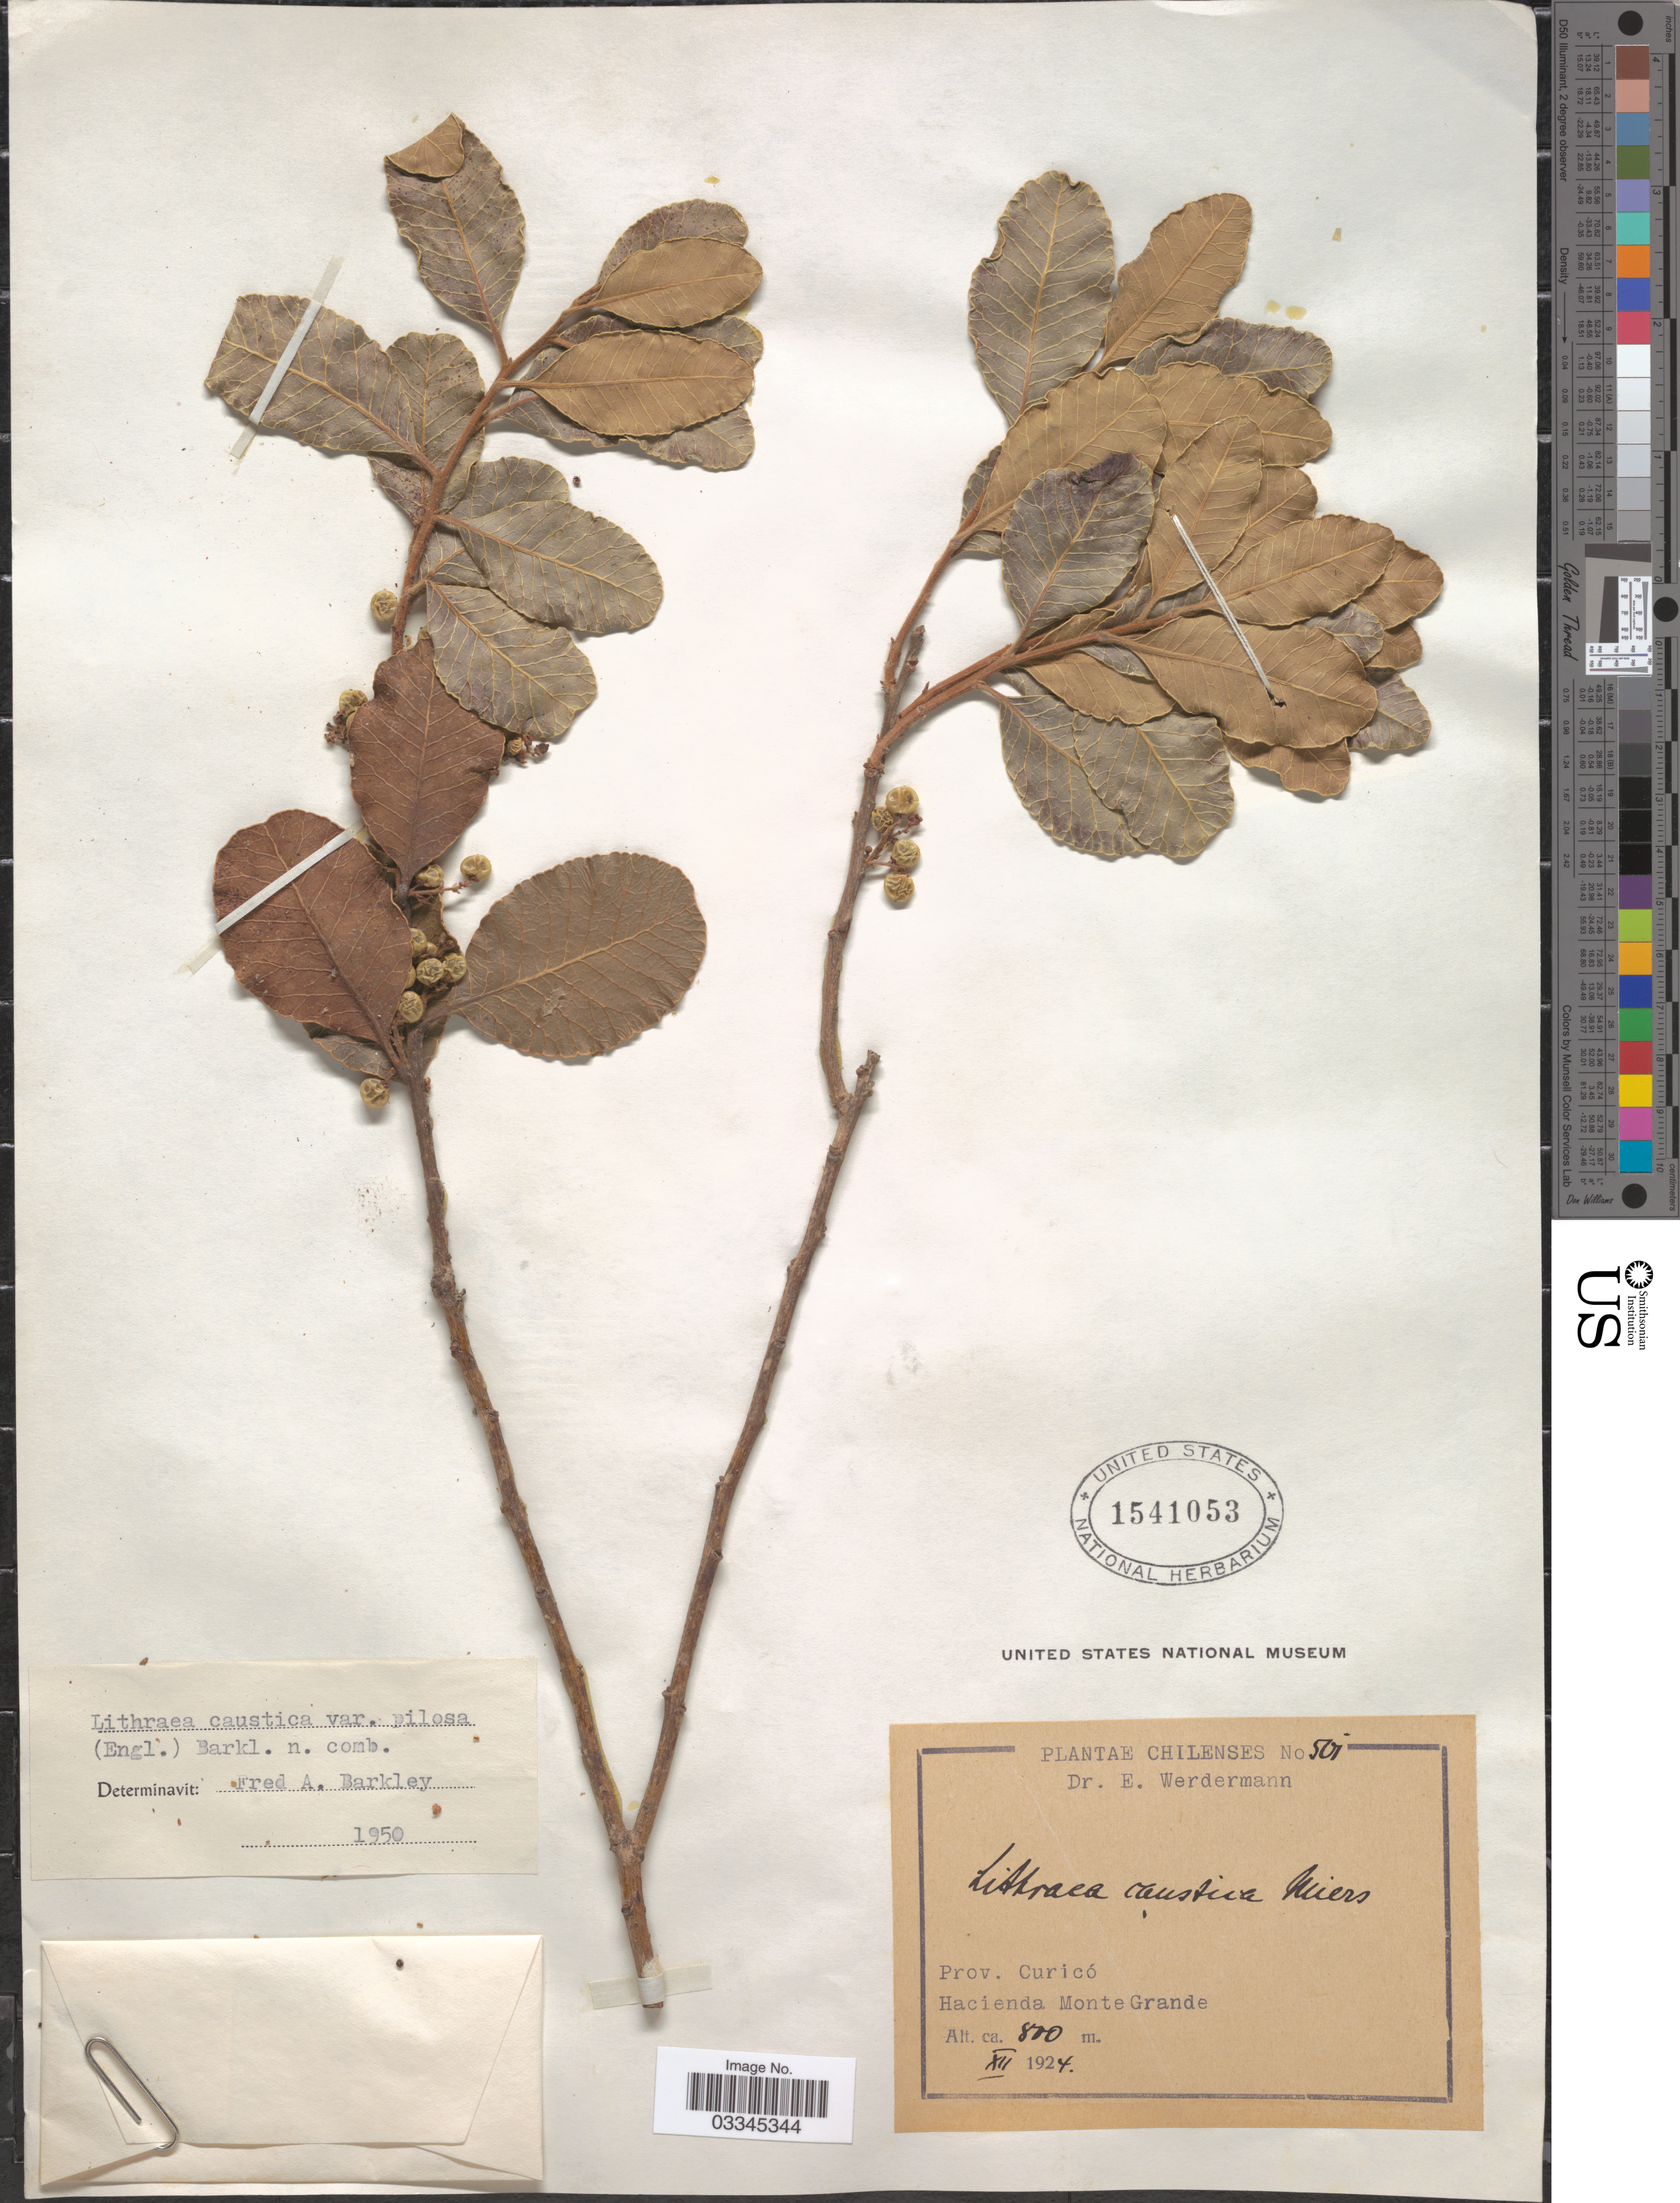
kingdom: Plantae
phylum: Tracheophyta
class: Magnoliopsida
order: Sapindales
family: Anacardiaceae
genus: Lithraea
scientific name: Lithraea caustica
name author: (Molina) Hook. & Arn.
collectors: E. Werdermann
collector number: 501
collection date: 1924-12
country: Chile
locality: Prov. Curicó, Hacienda Monte Grande.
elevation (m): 800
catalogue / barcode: US 1541053